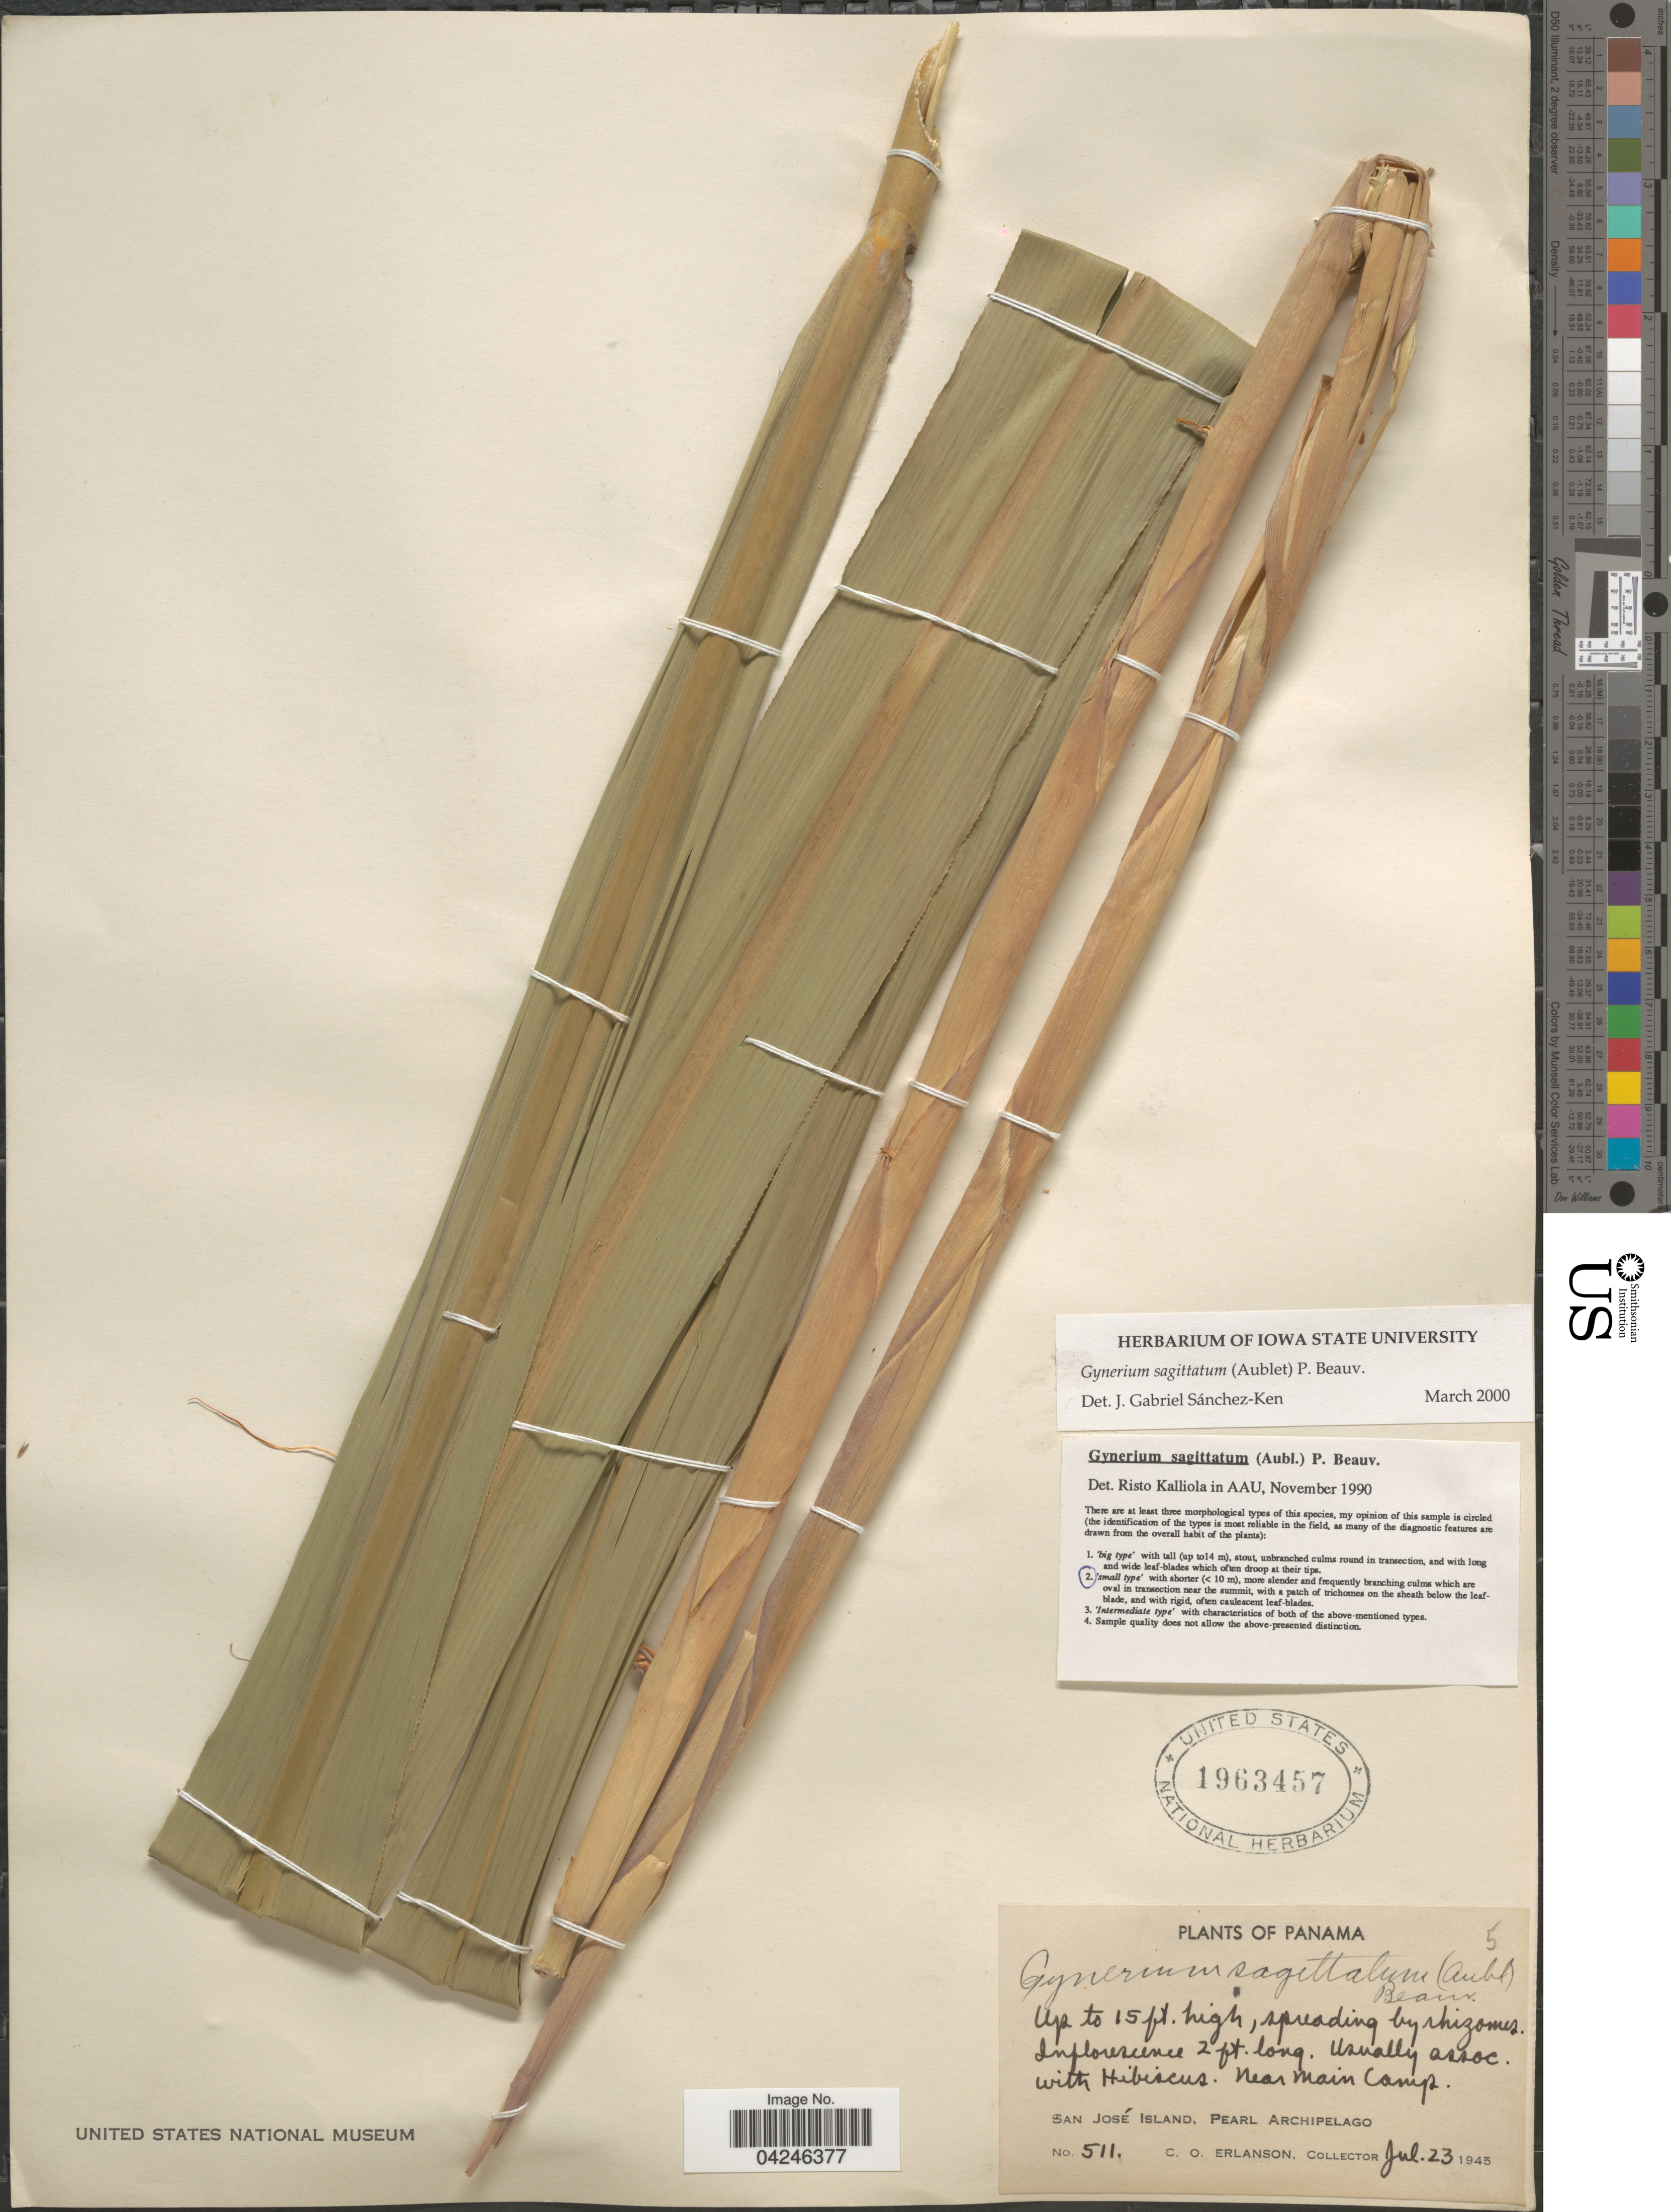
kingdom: Plantae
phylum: Tracheophyta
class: Liliopsida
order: Poales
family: Poaceae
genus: Gynerium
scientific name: Gynerium sagittatum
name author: (Aubl.) P. Beauv.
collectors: C. O. Erlanson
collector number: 511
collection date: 1945-07-23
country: Panama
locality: Near Main Camp. San José Island, Pearl Archipelago.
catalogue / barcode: US 1963457